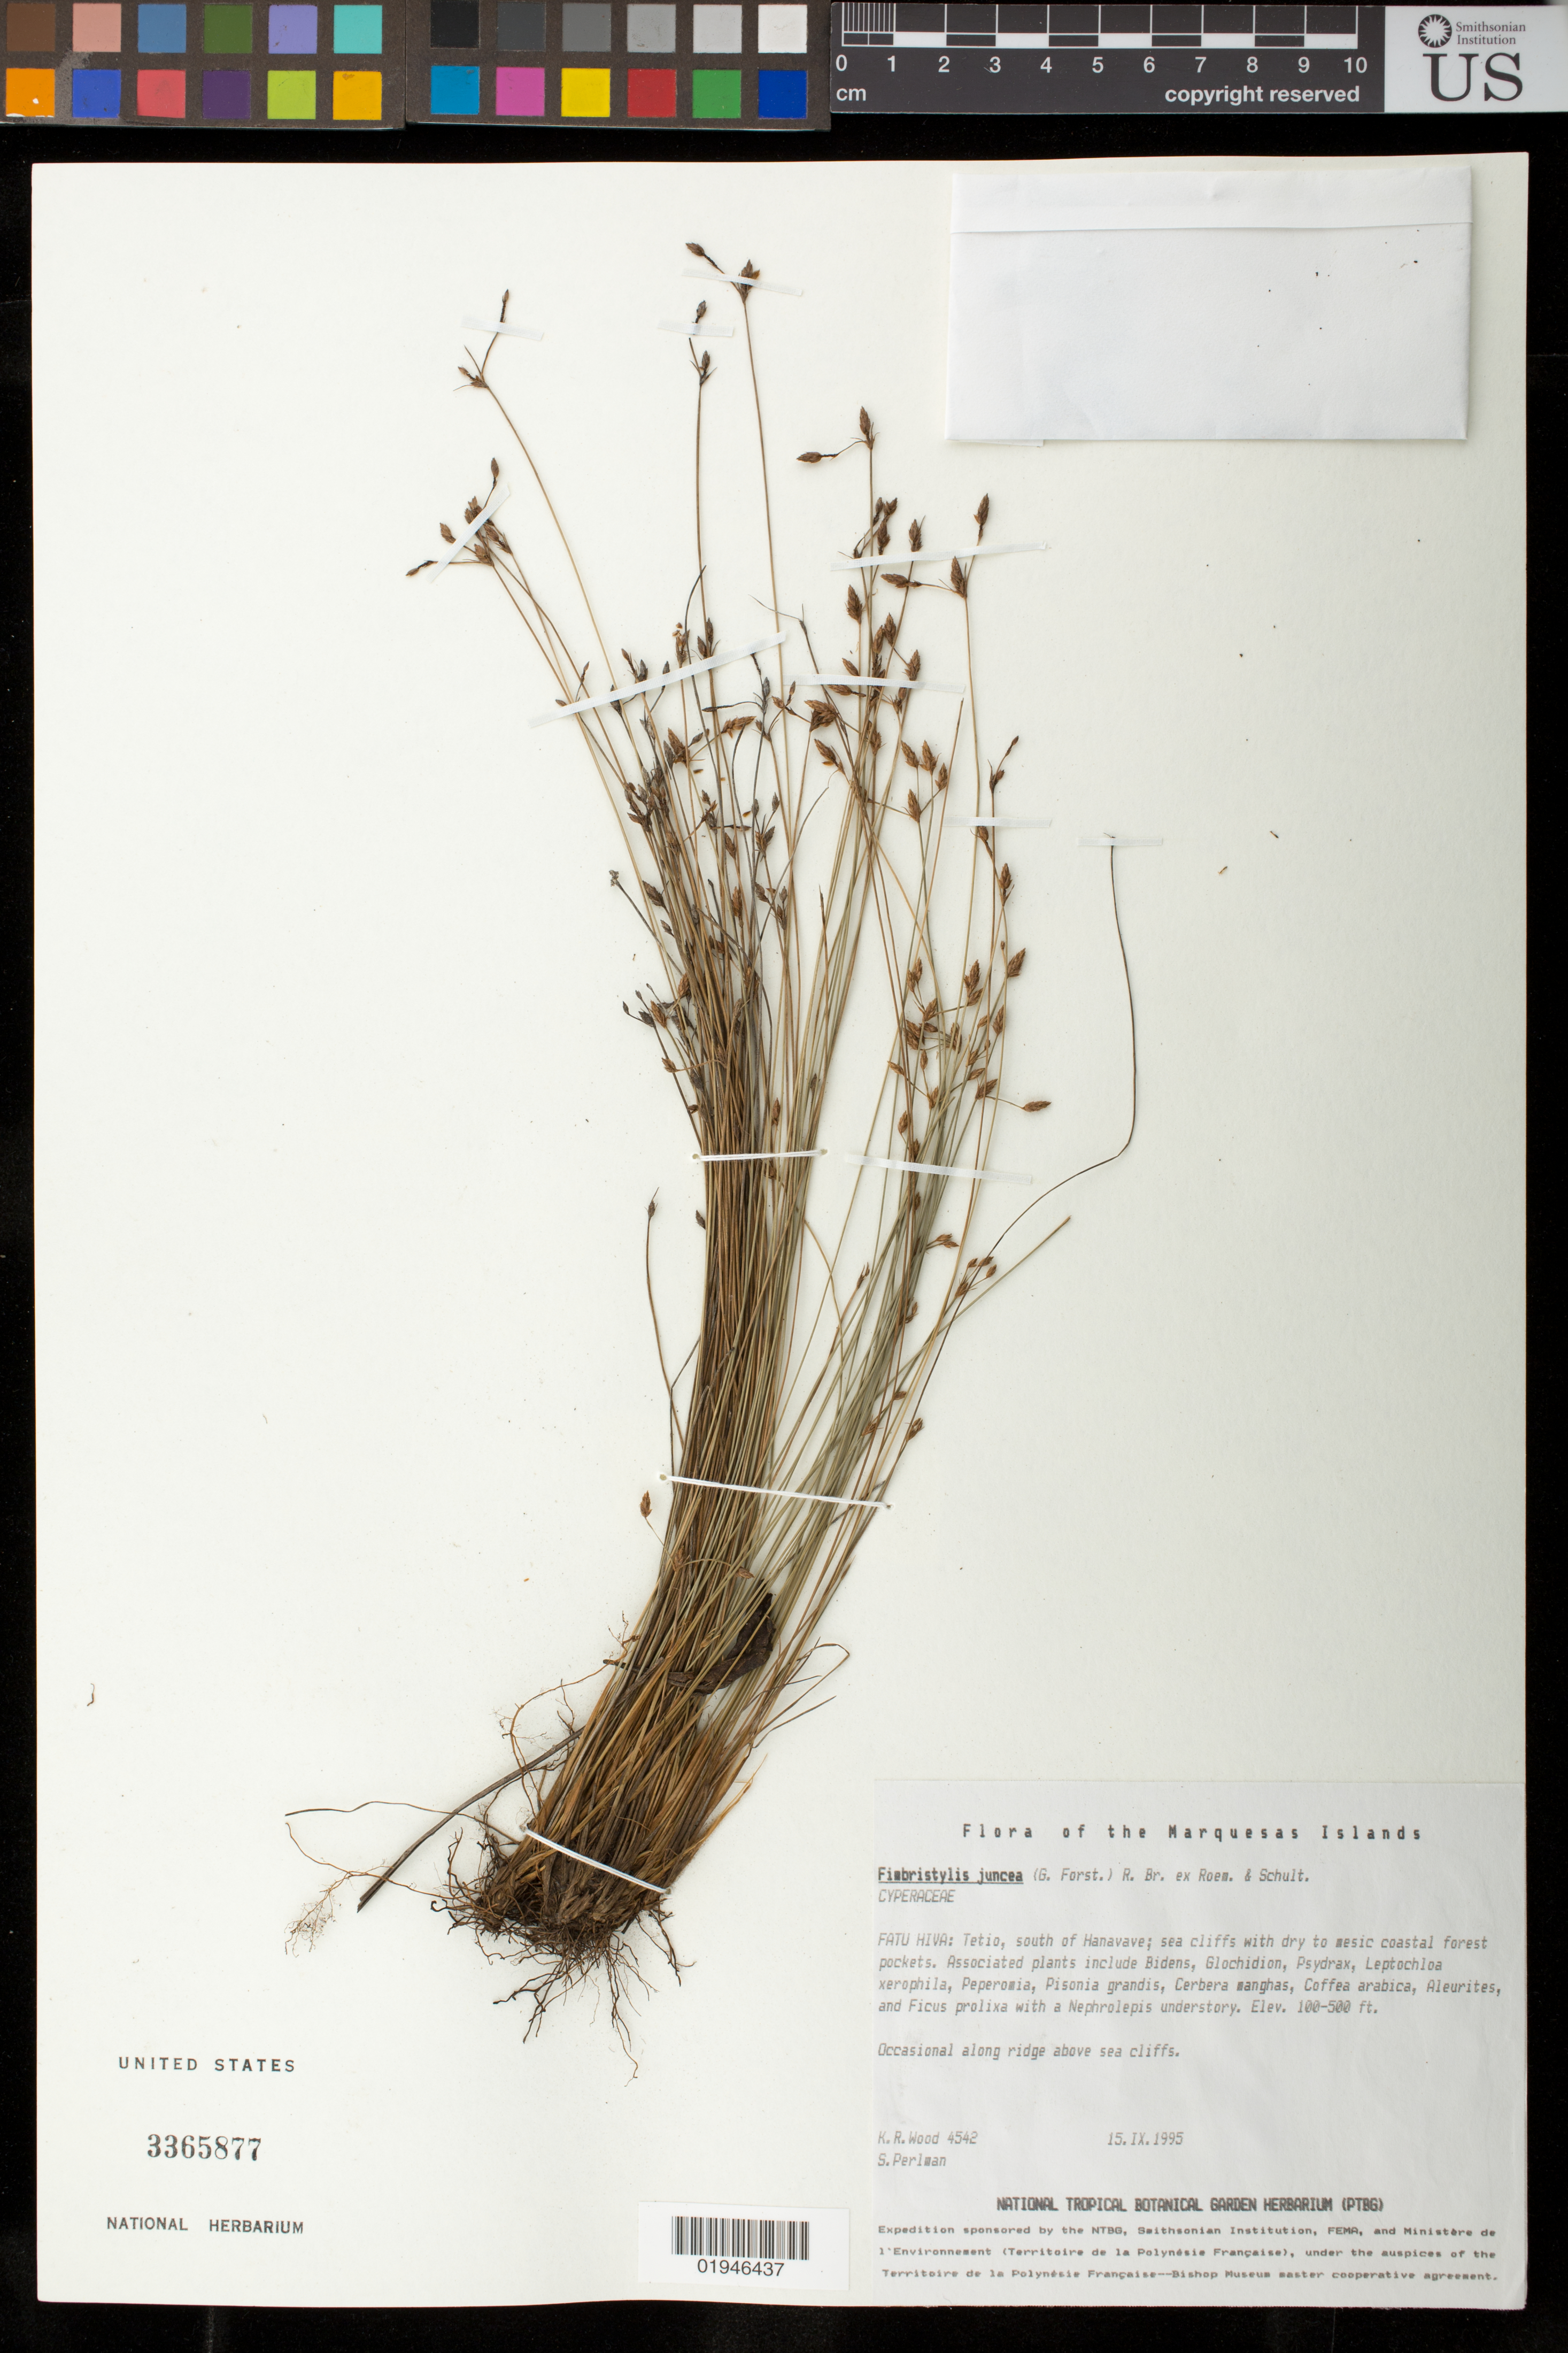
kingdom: Plantae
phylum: Tracheophyta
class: Liliopsida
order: Poales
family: Cyperaceae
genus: Fimbristylis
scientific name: Fimbristylis juncea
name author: (G. Forst.) Br. ex Roem. & Schult.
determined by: Wagner, W. L., (BOT), Smithsonian Institution - National Museum of Natural History (UNITED STATES)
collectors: K. R. Wood & S. P. Perlman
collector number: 4542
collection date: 1995-09-15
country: French Polynesia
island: Fatu Hiva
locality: Tetio, S of Hanavave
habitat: Coastal sea cliffs w/ dry to mesic coastal forest pockets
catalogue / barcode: US 3365877